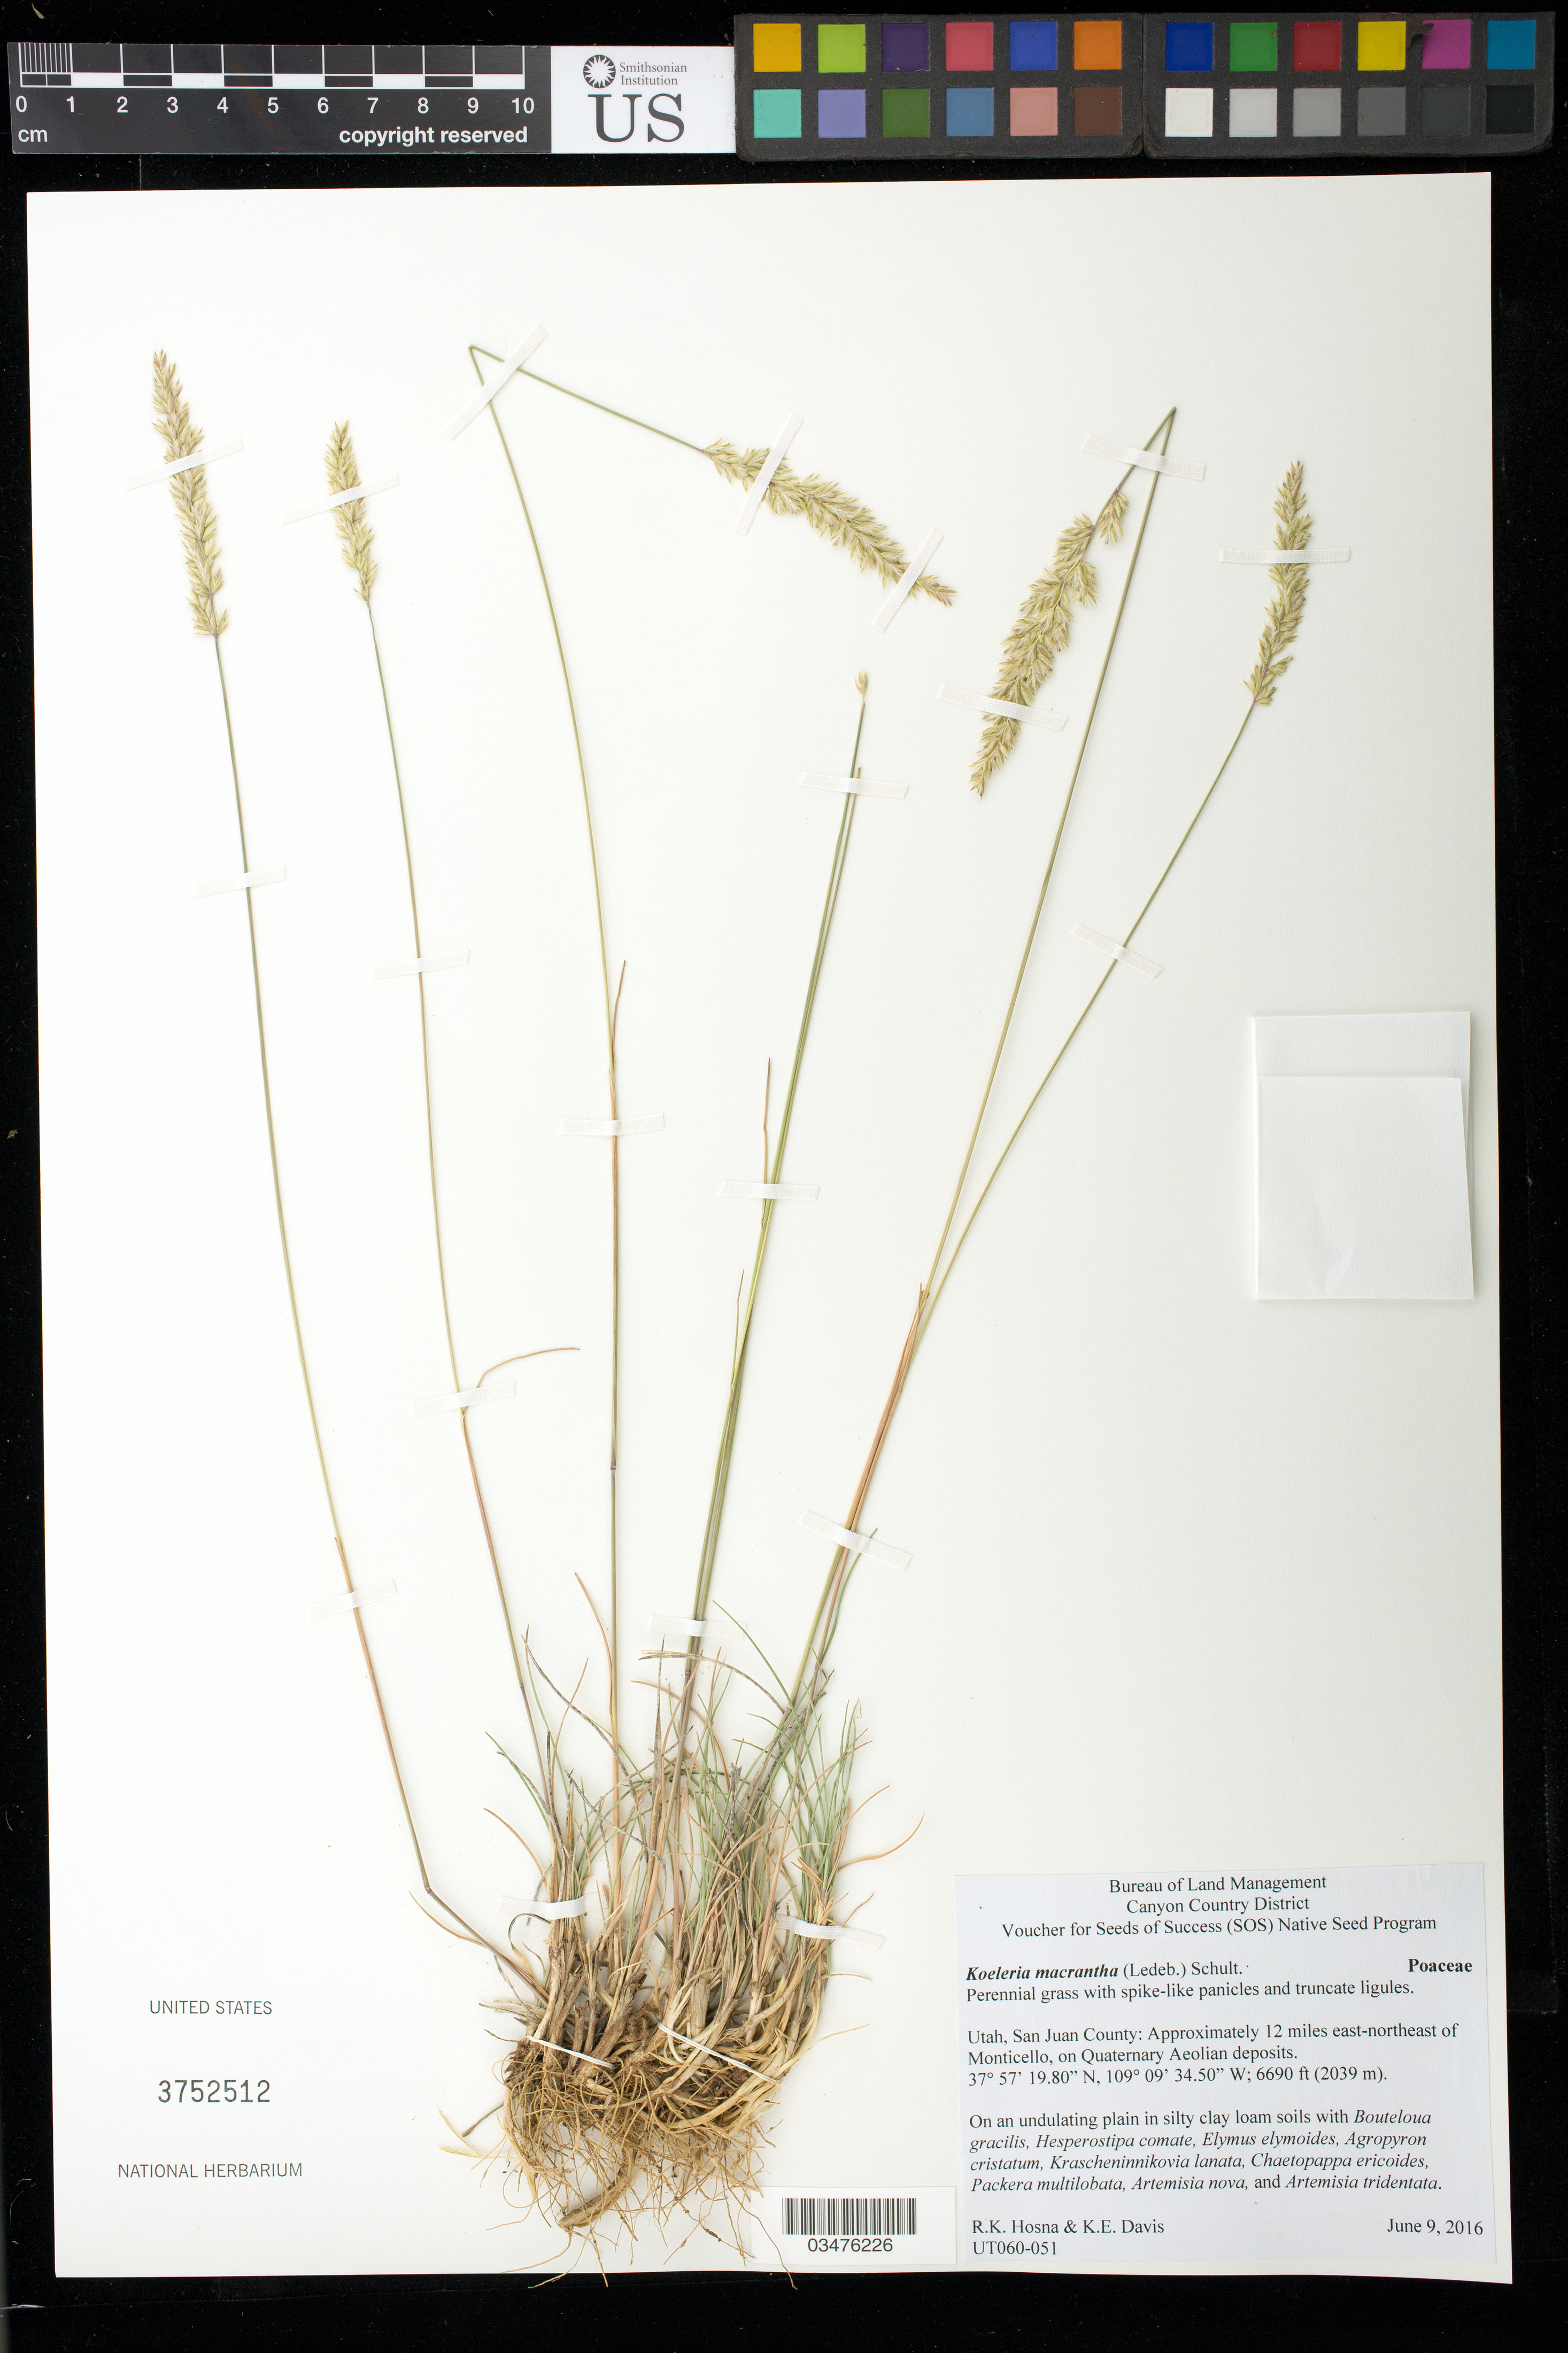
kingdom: Plantae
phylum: Tracheophyta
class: Liliopsida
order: Poales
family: Poaceae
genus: Koeleria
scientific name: Koeleria macrantha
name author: (Ledeb.) Schult.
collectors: R. Hosna & K. Davis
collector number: UT060-051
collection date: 2016-06-09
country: United States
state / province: Utah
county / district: San Juan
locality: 12 mi. ENE of Monticello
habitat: Quaternary Aeolian deposits, on an undulating plain in silty clay loam soil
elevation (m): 2039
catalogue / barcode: US 3752512